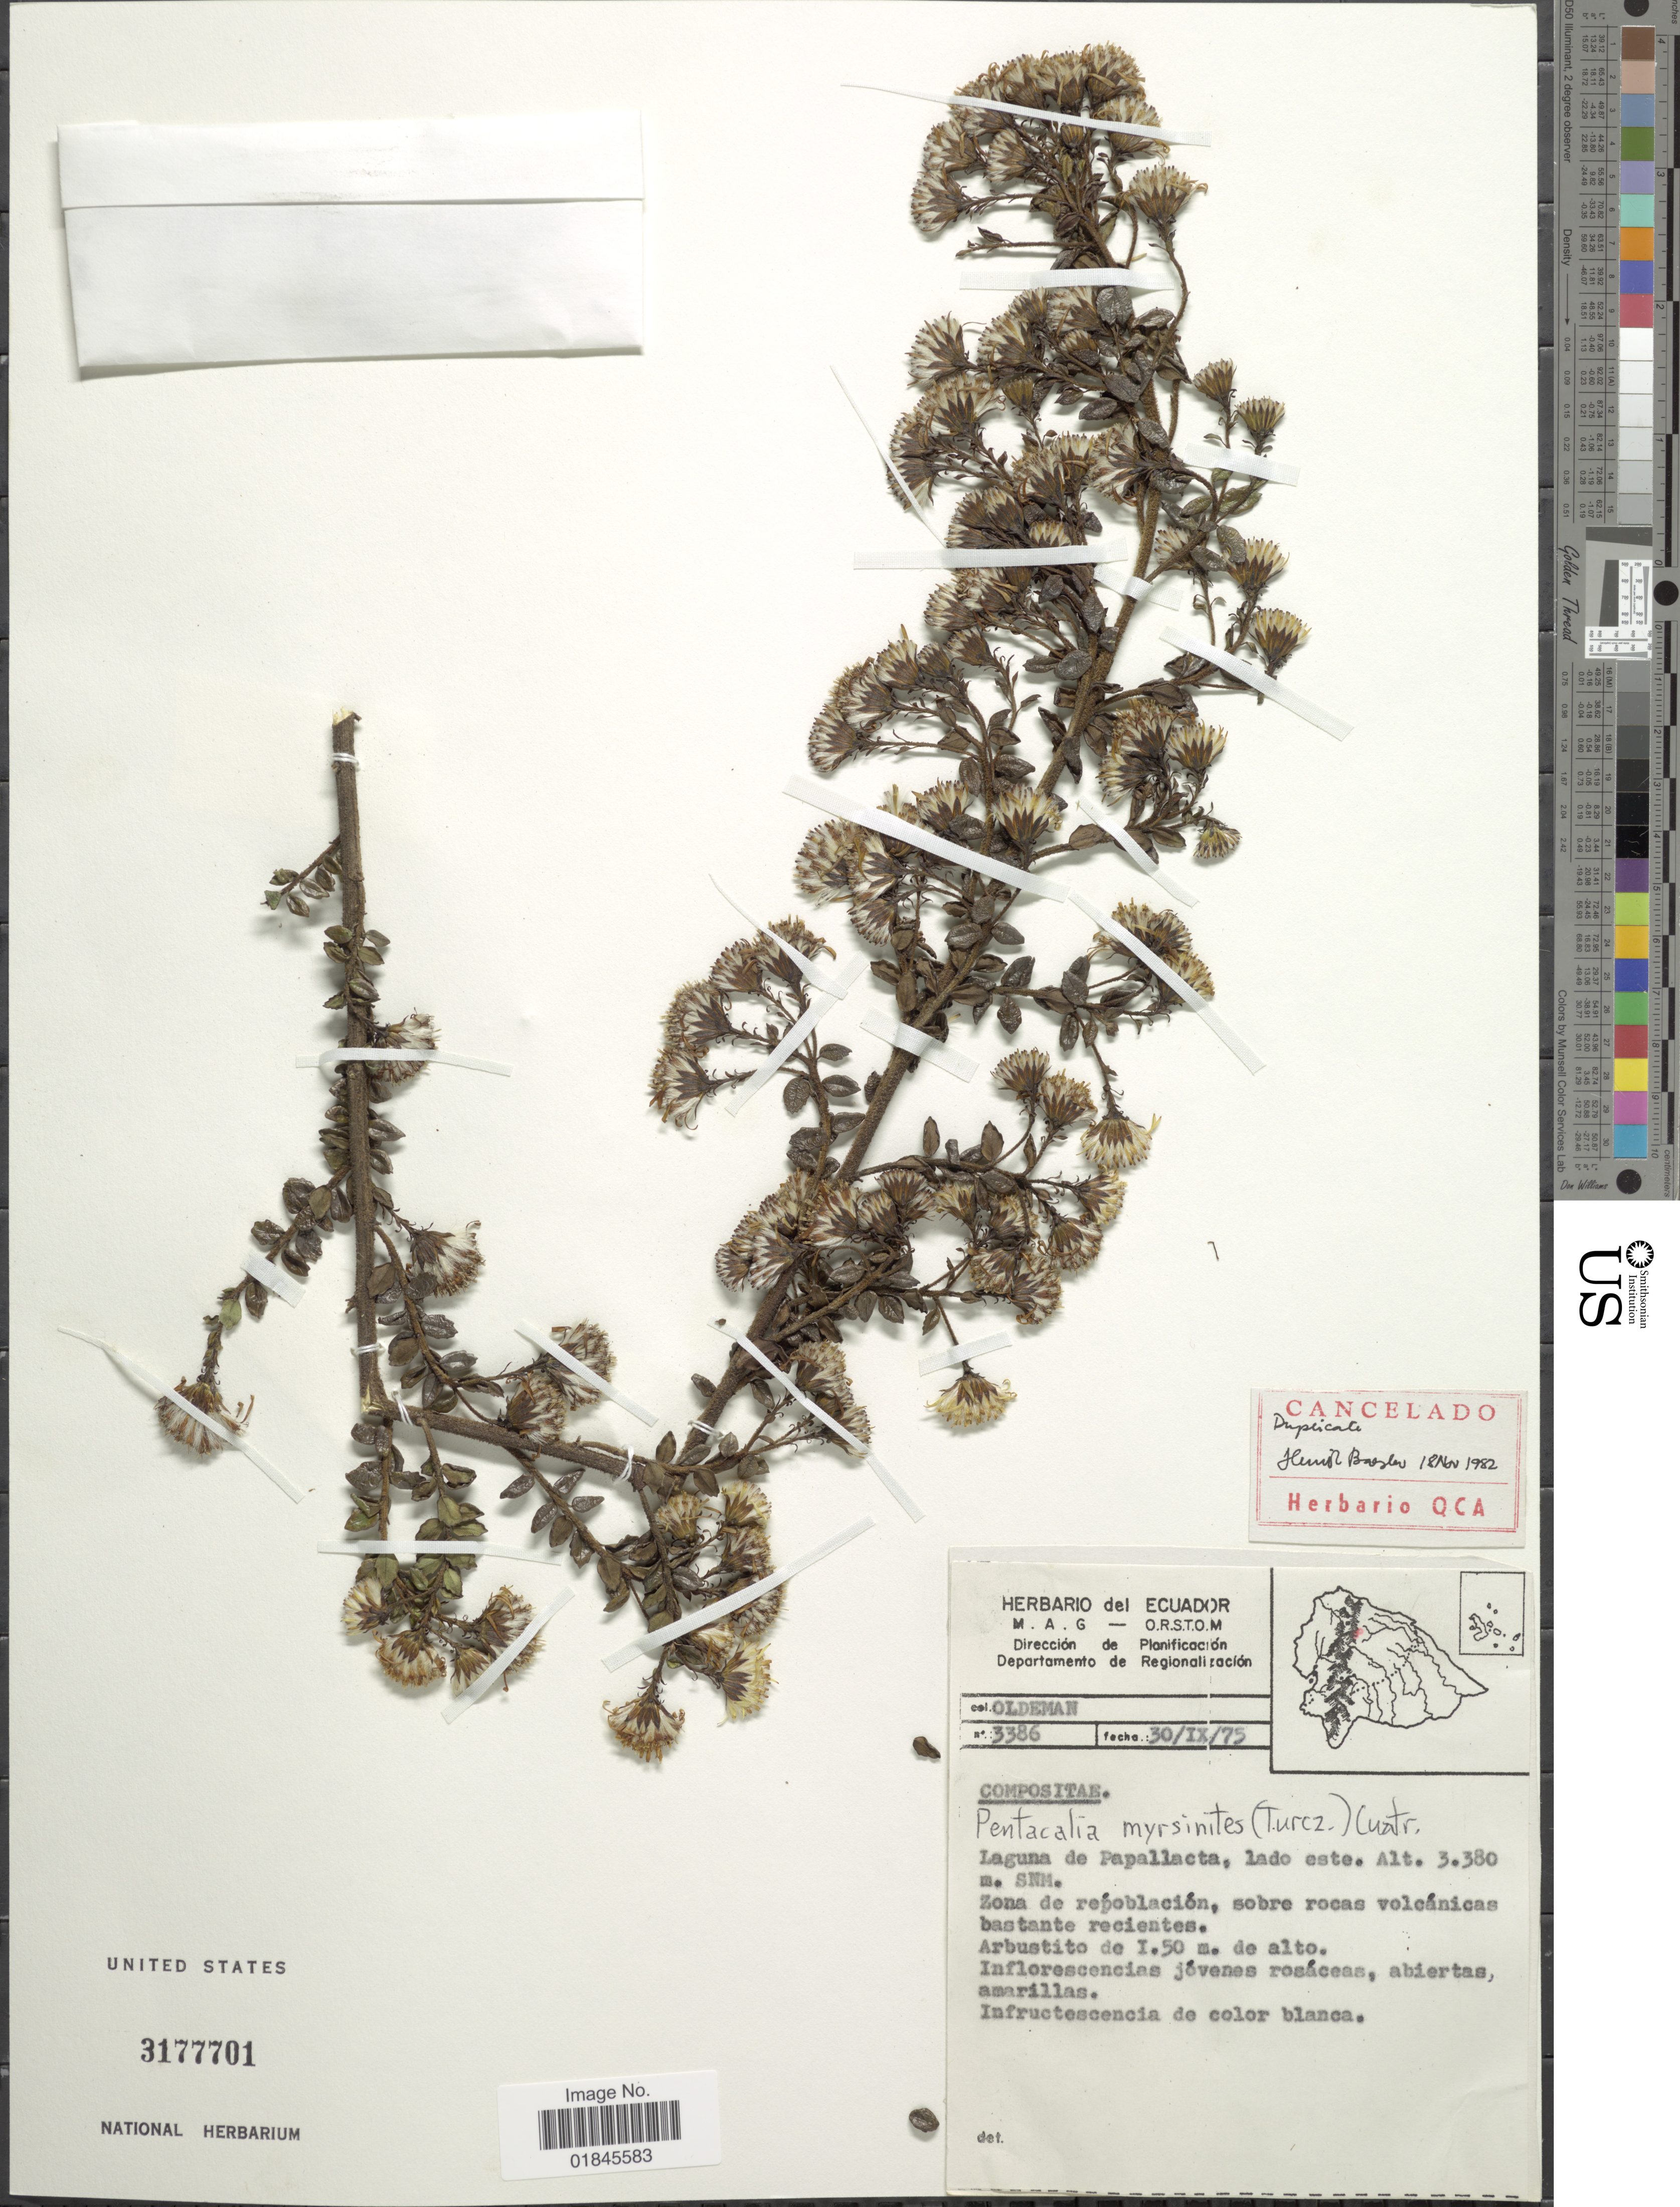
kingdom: Plantae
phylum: Tracheophyta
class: Magnoliopsida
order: Asterales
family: Asteraceae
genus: Pentacalia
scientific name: Pentacalia myrsinites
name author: (Turcz.) Cuatrec.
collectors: -- Oldeman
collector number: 3386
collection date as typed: Transcribed d/m/y: 30/9/75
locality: Laguna de Papallacta, lado este.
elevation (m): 3380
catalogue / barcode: US 3177701